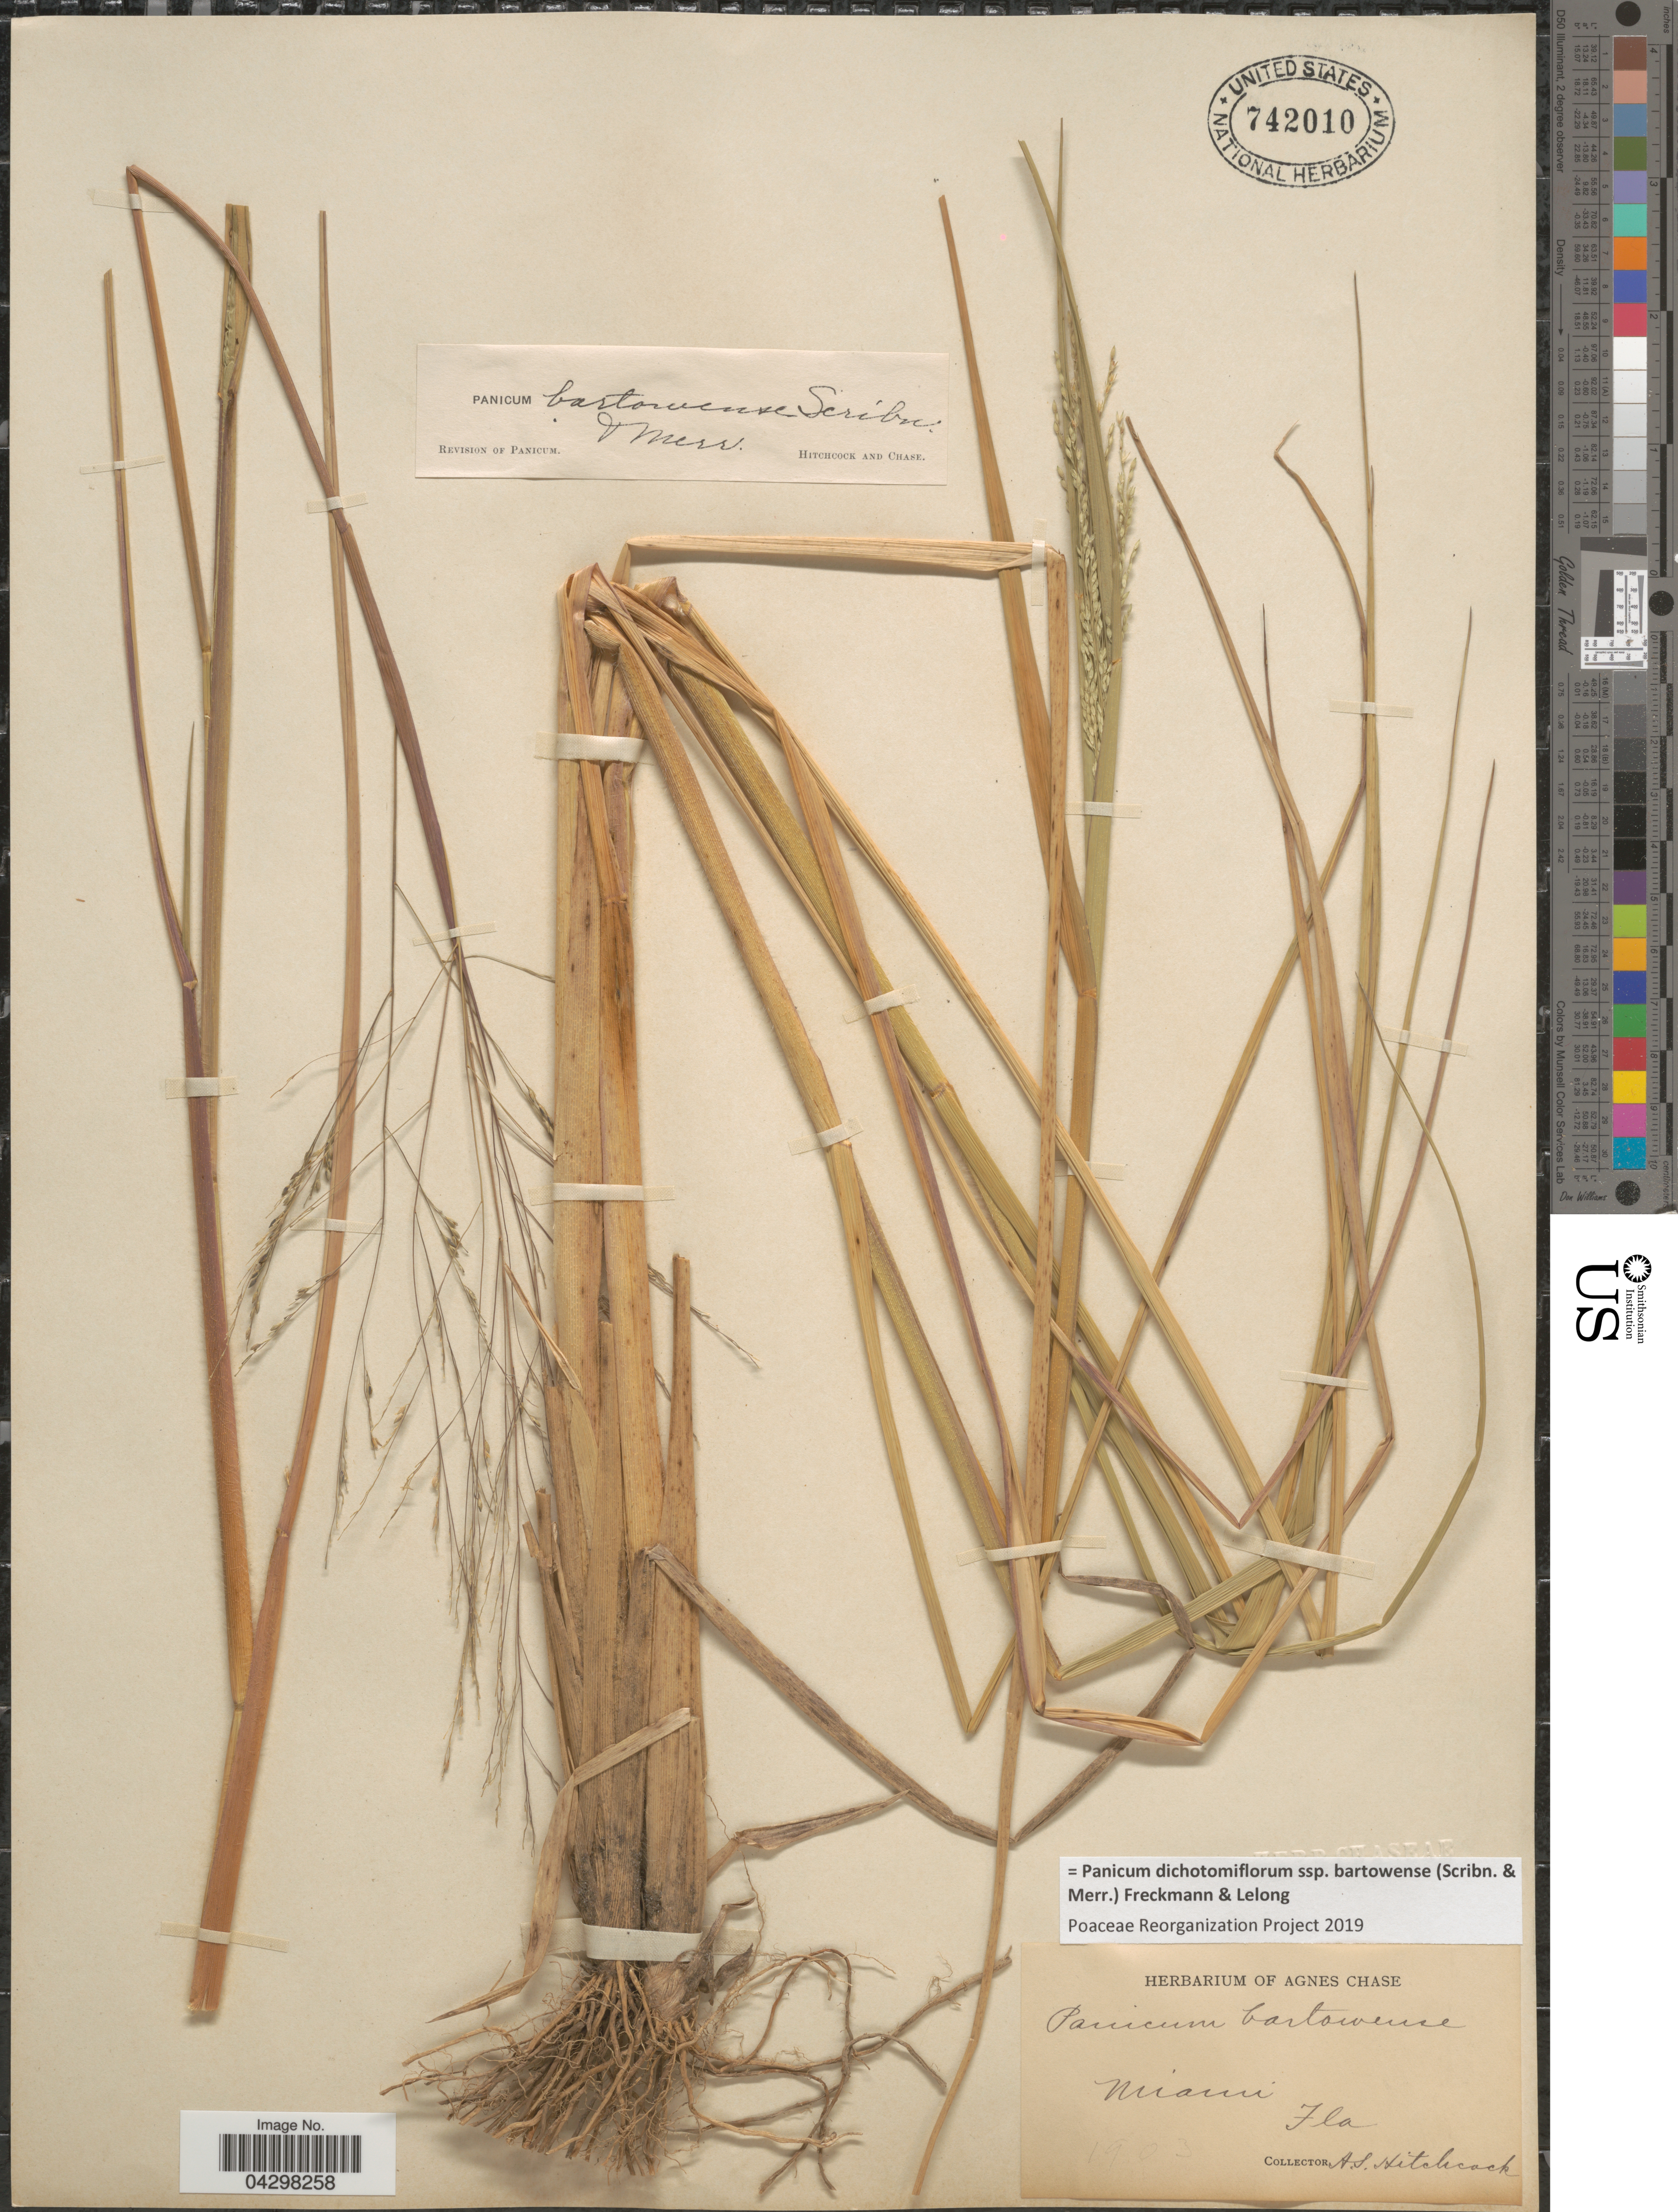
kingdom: Plantae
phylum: Tracheophyta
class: Liliopsida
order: Poales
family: Poaceae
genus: Panicum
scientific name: Panicum dichotomiflorum subsp. bartowense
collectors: A. S. Hitchcock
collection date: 1903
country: United States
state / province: Florida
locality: Miami.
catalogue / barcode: US 742010